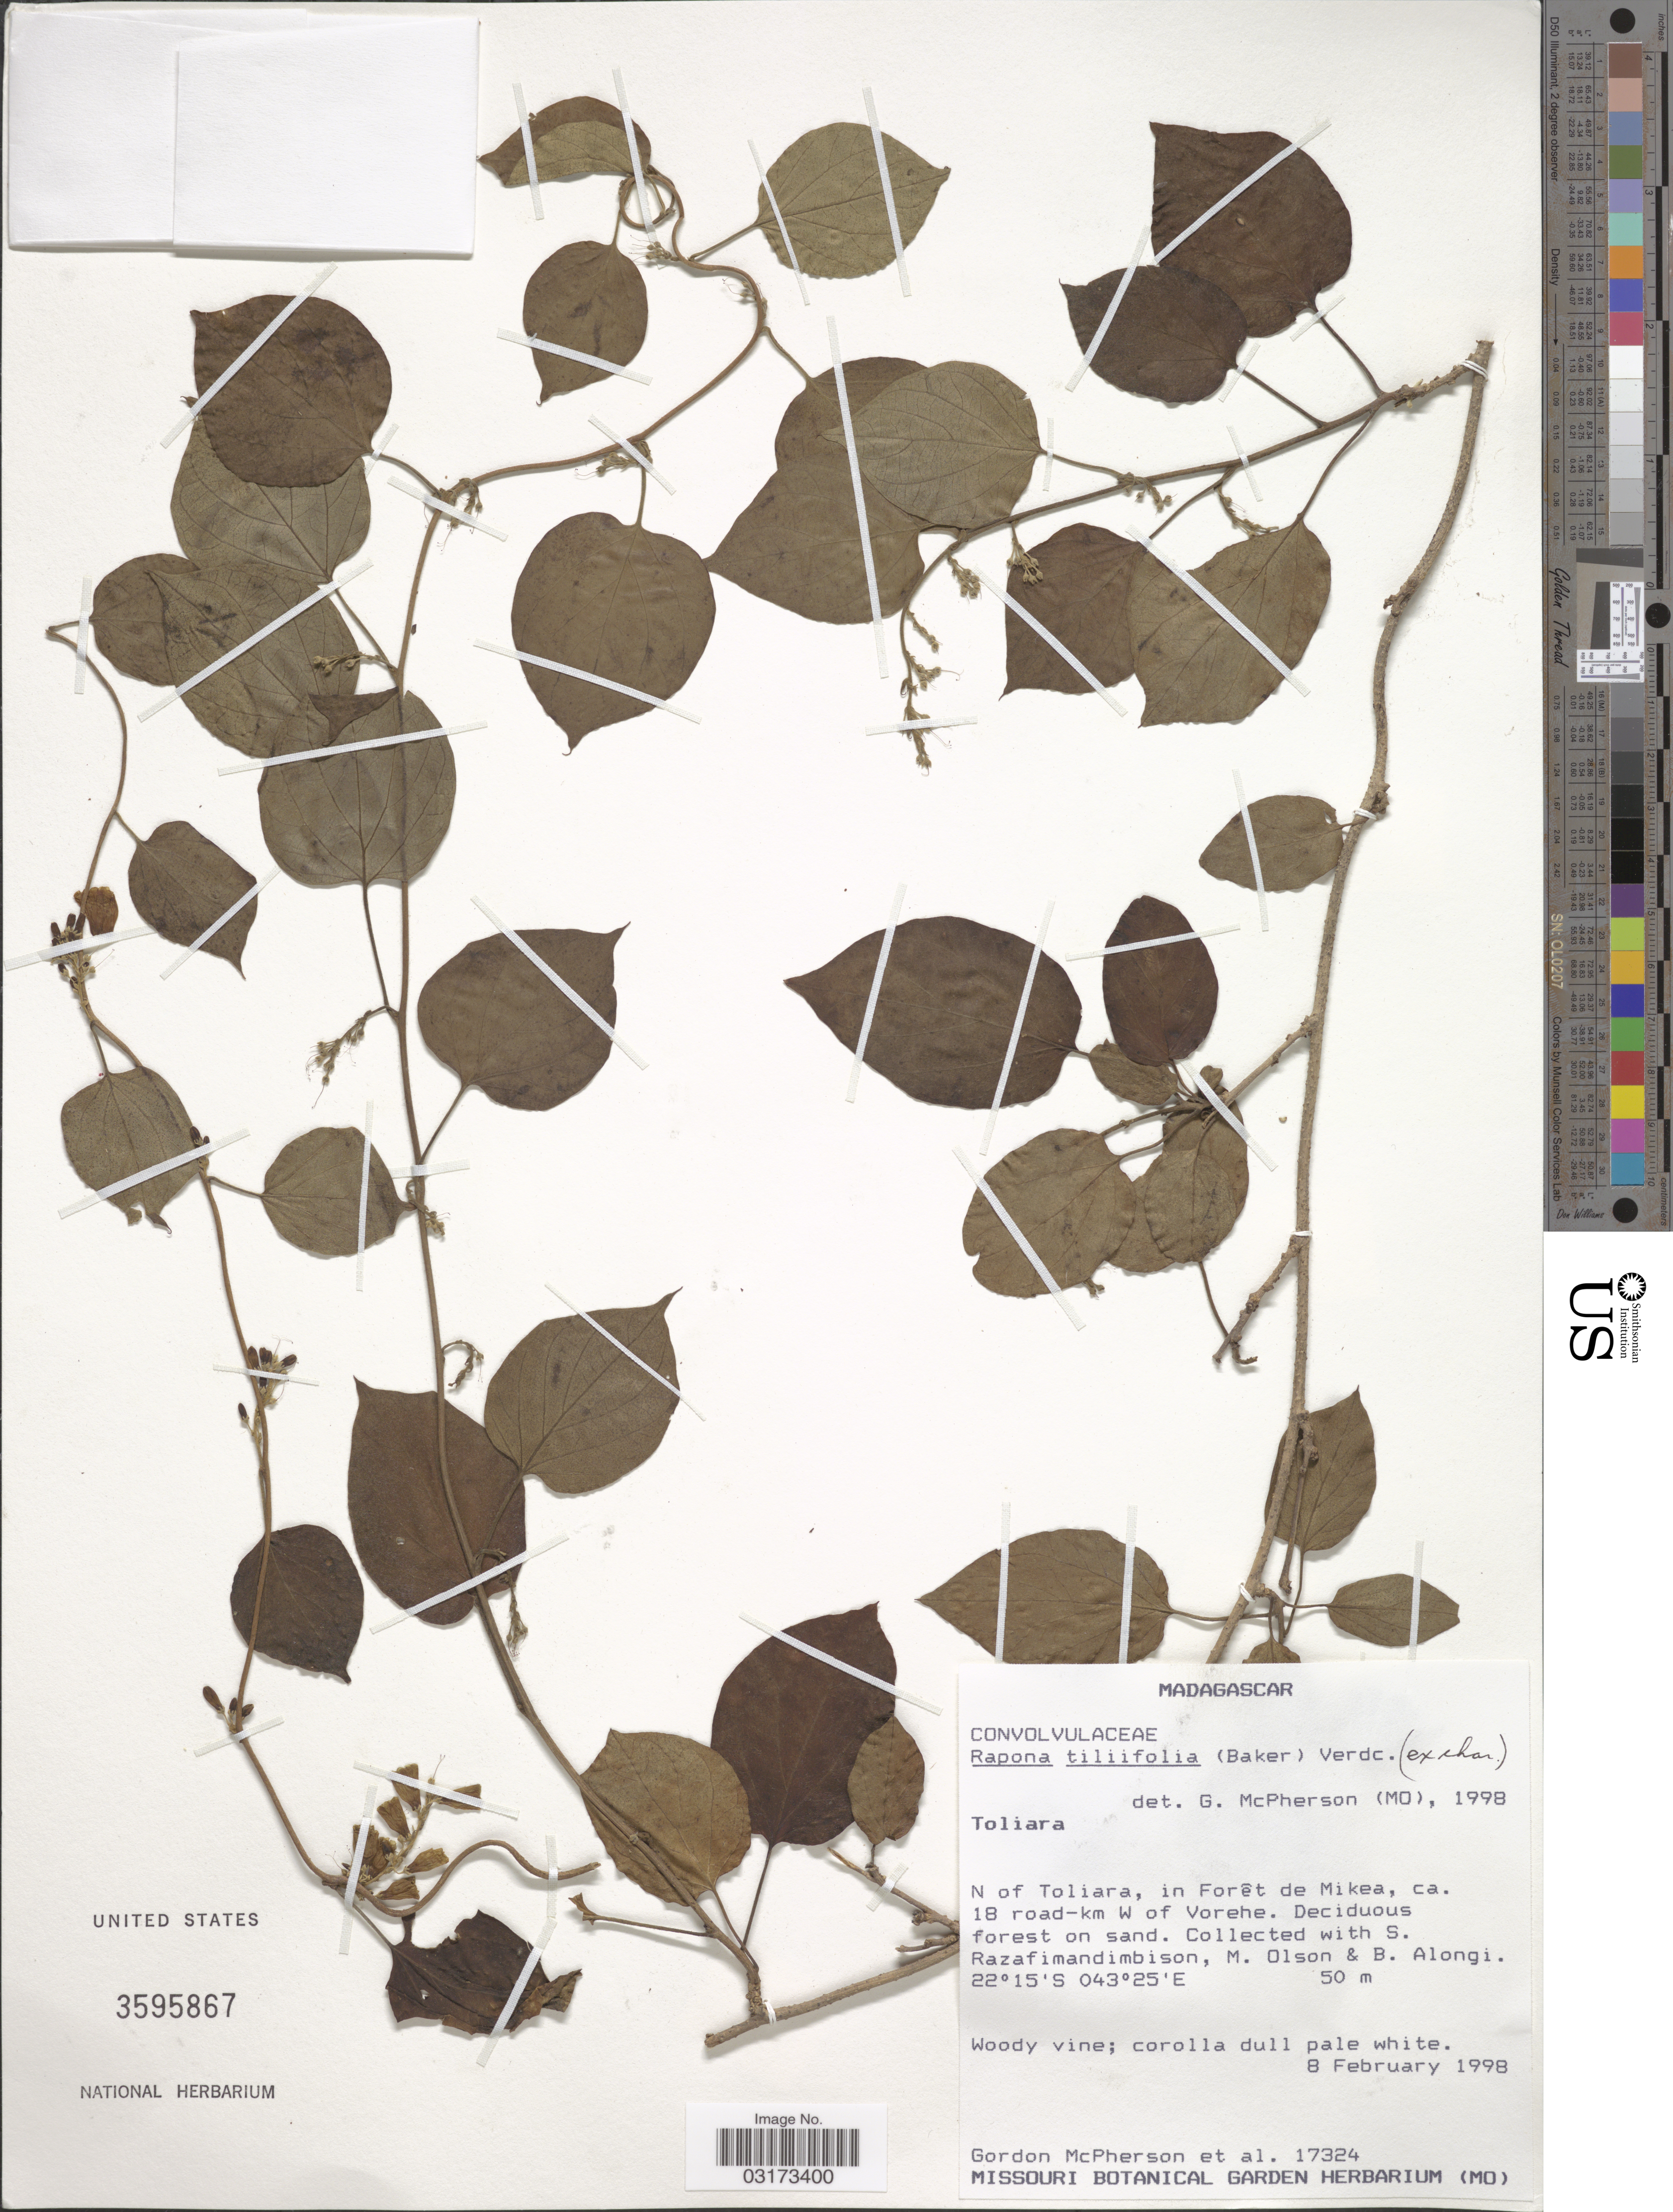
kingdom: Plantae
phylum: Tracheophyta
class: Magnoliopsida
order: Solanales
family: Convolvulaceae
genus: Rapona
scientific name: Rapona tiliifolia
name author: (Baker) Verdc.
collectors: G. D. McPherson, S. G. Razafimandimbison, M. Olson & B. Alongi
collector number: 17324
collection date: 1998-02-08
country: Madagascar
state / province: Atsimo-Andrefana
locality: N of Toliara, in Forêt de Mikea, ca. 18 road-km W of Vorehe. Deciduous forest on sand.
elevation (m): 50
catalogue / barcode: US 3595867